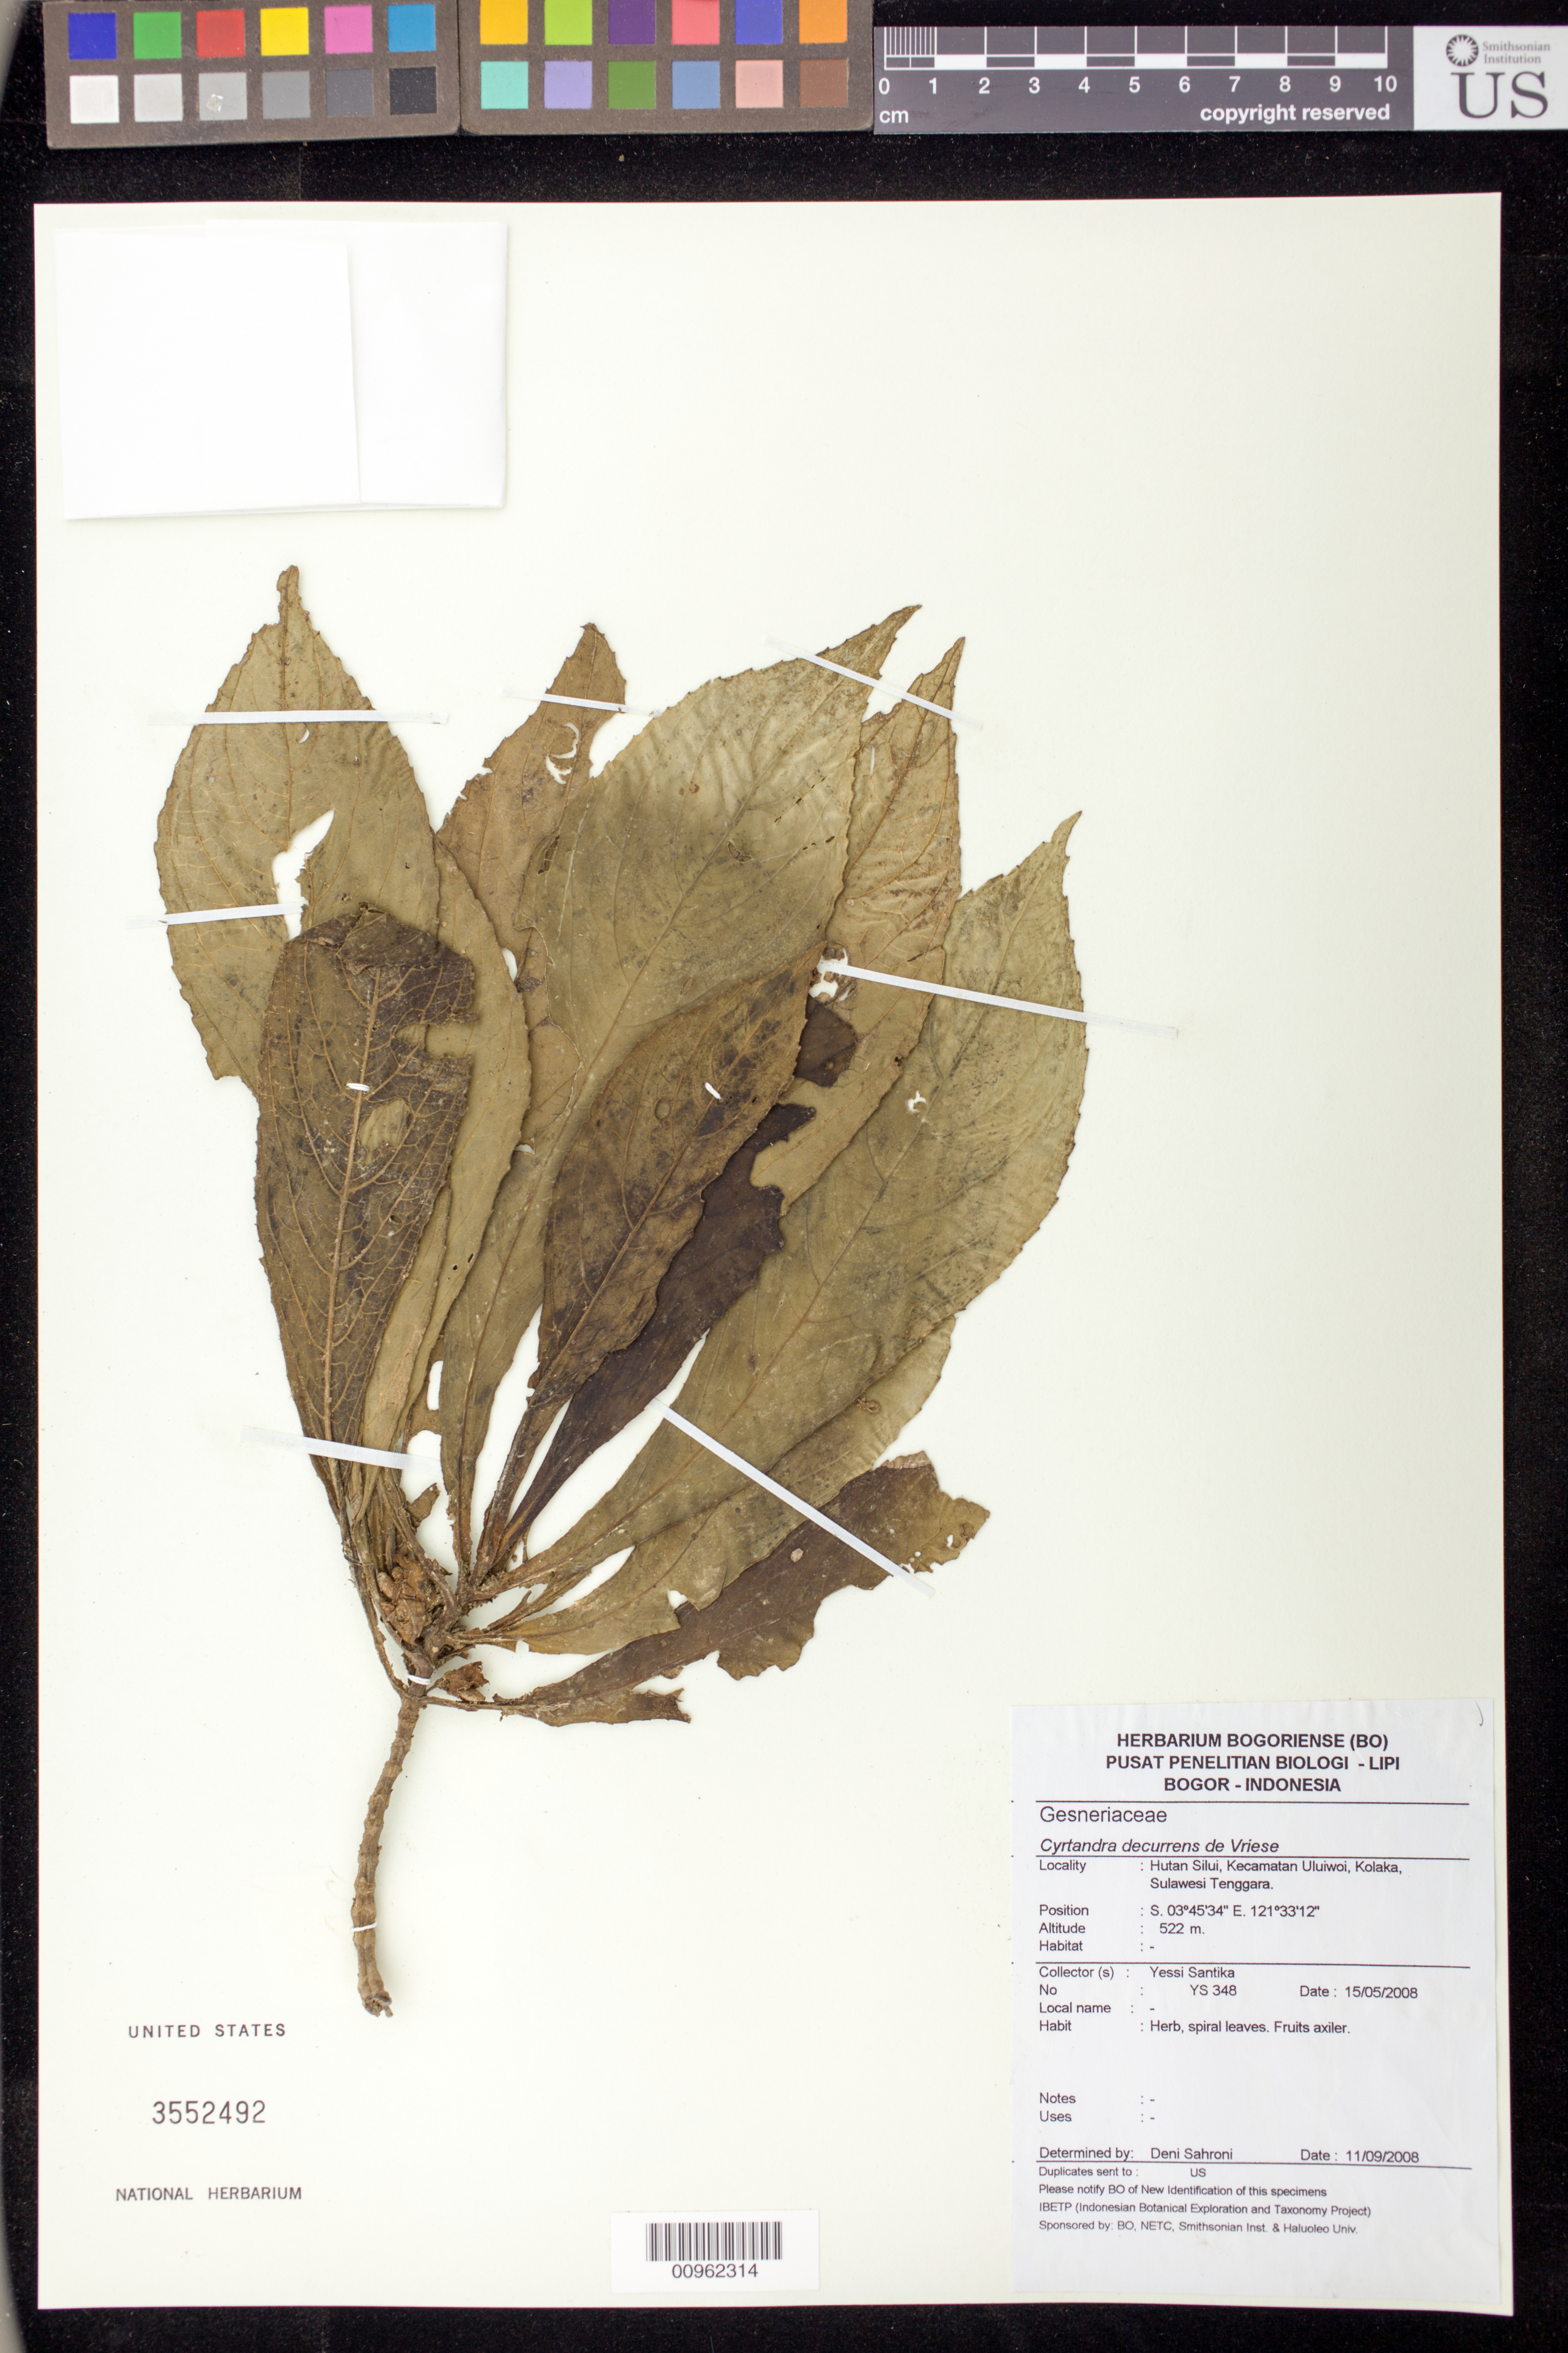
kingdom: Plantae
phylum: Tracheophyta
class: Magnoliopsida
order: Lamiales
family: Gesneriaceae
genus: Cyrtandra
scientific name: Cyrtandra decurrens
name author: Blume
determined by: Sahroni, D.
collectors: Y. Santika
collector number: YS 348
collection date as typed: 15 May 2008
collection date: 2008-05-15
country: Indonesia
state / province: Sulawesi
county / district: Sulawesi Tenggara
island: Sulawesi [Celebes]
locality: Hutan Silui, Kecamatan Uluiwoi, Kolaka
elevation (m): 522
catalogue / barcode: US 3552492